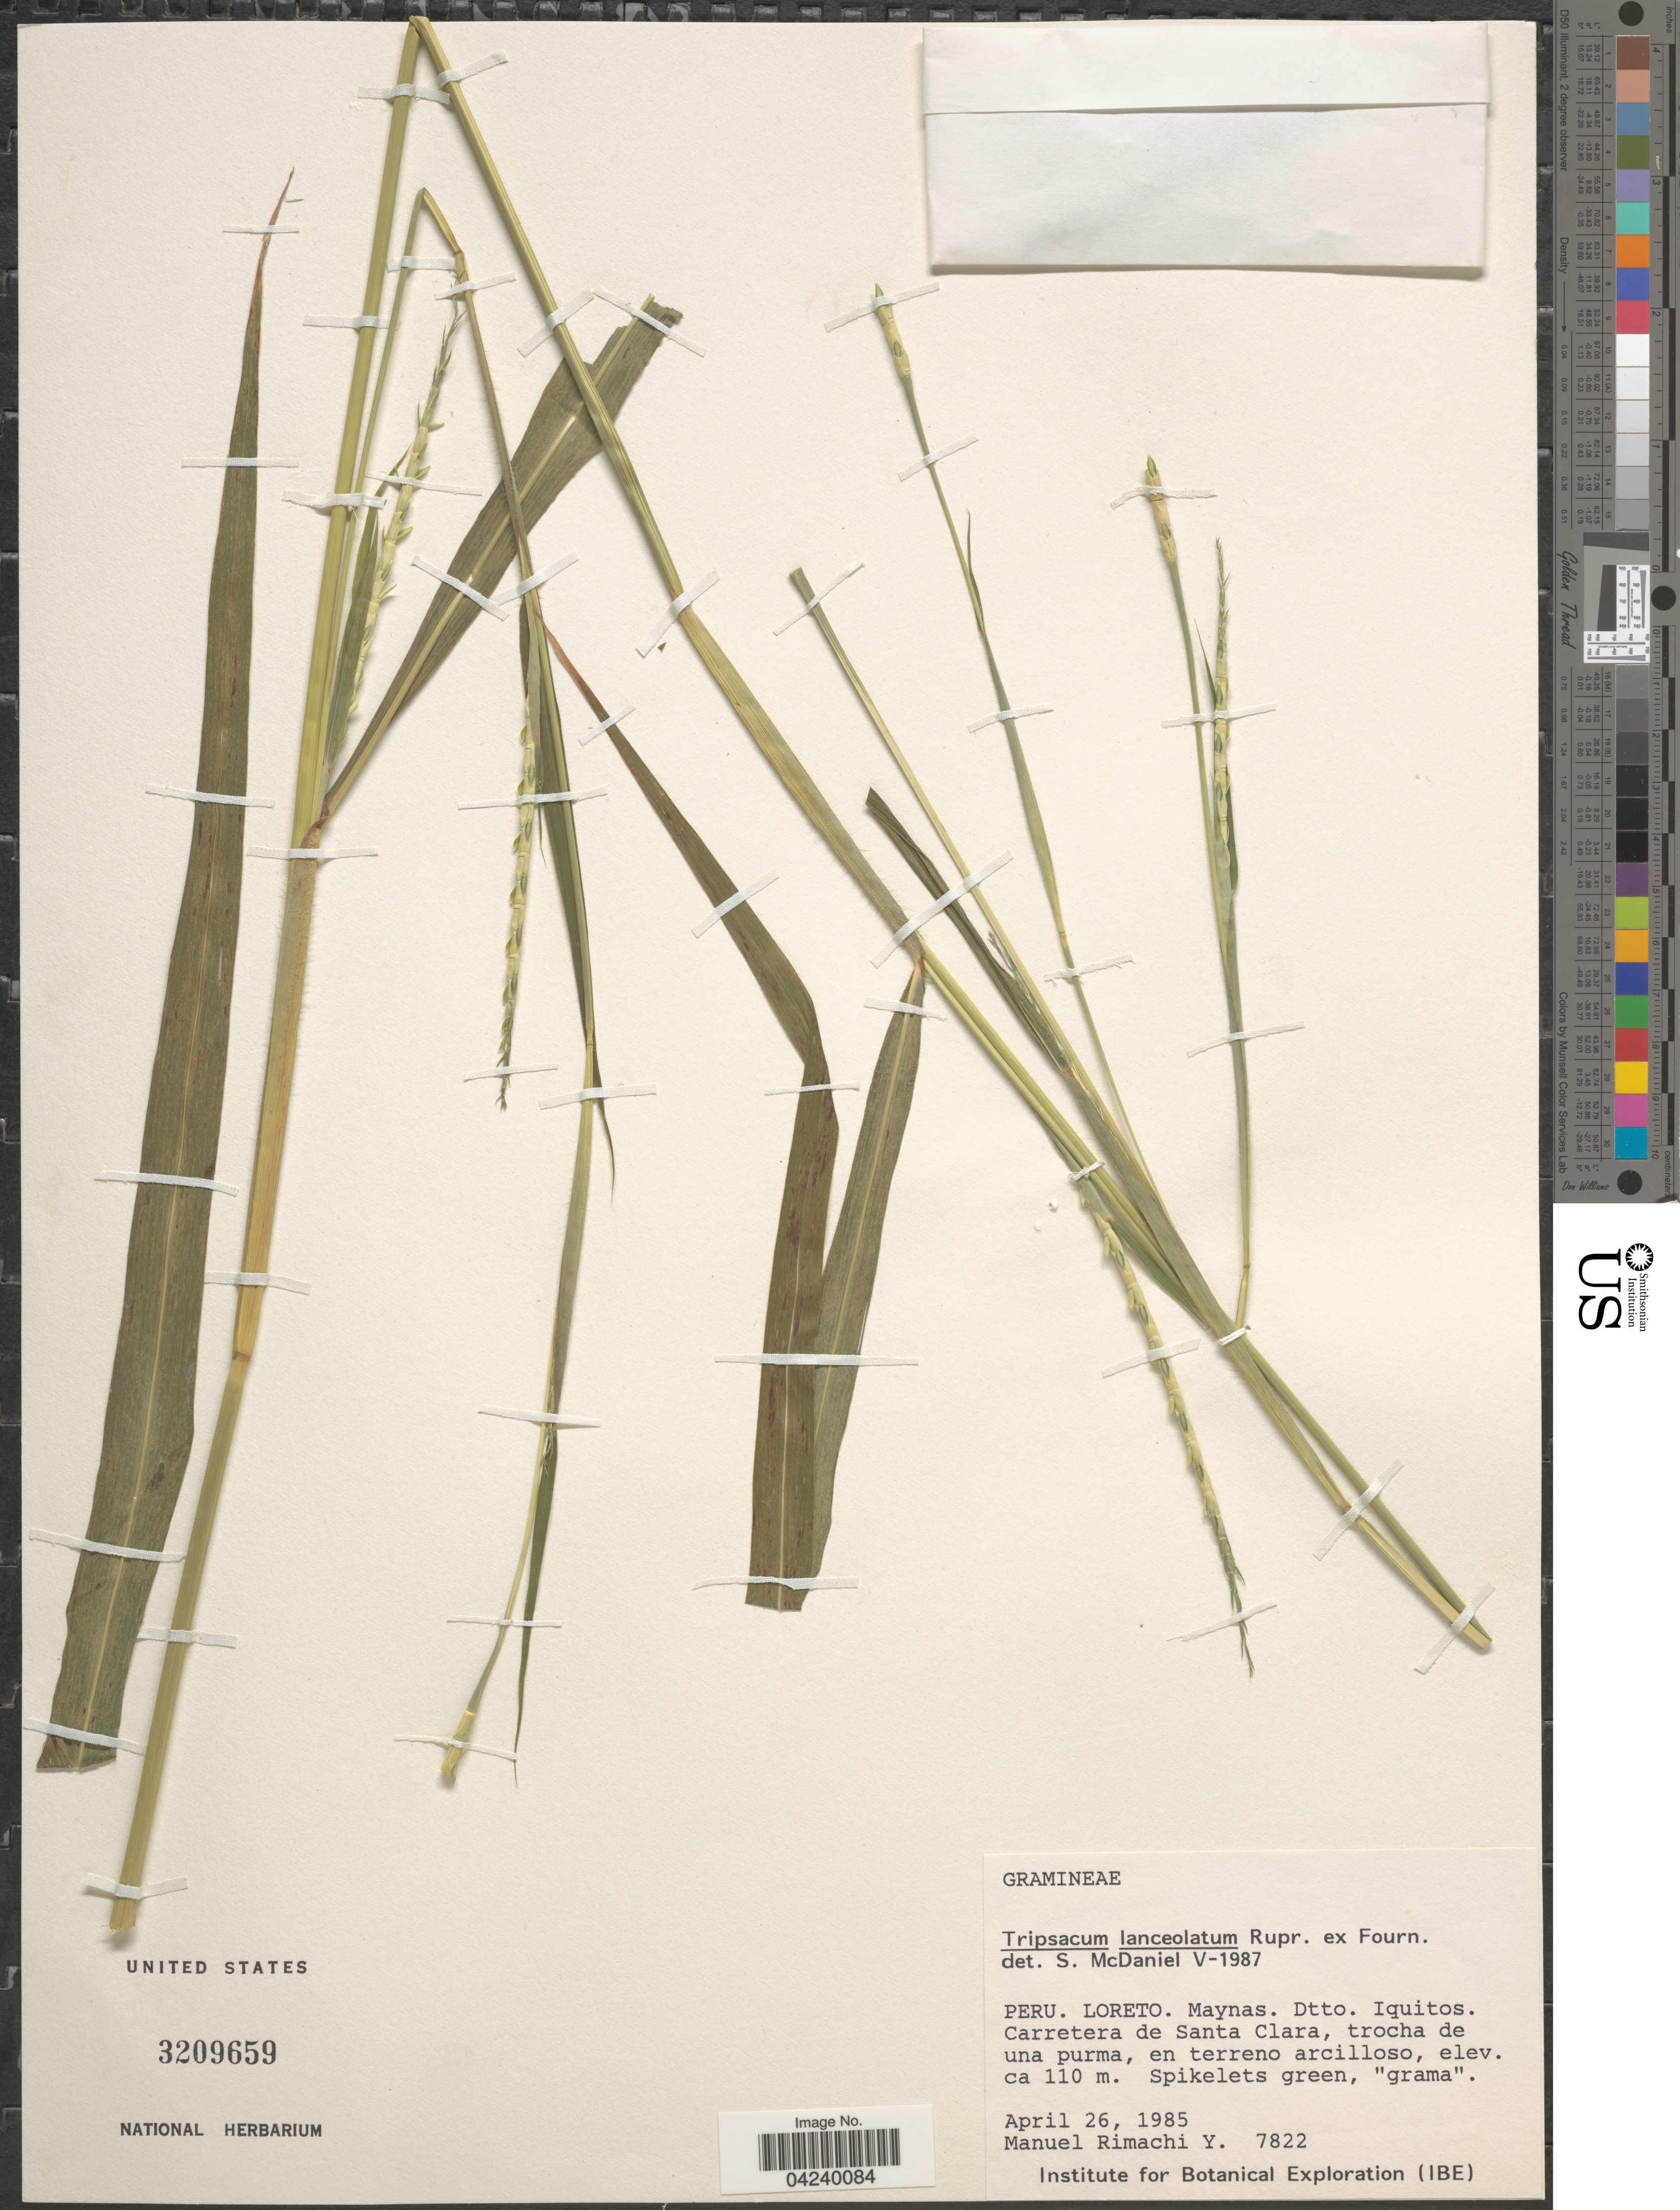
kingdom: Plantae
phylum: Tracheophyta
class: Liliopsida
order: Poales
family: Poaceae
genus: Tripsacum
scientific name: Tripsacum lanceolatum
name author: Rupr. ex E. Fourn.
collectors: M. Rimachi Y.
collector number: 7822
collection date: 1985-04-26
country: Peru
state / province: Loreto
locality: Maynas. Dtto. Iquitos. Carretera de Santa Clara. Institute for Botanical Exploration (IBE).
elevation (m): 110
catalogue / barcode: US 3209659